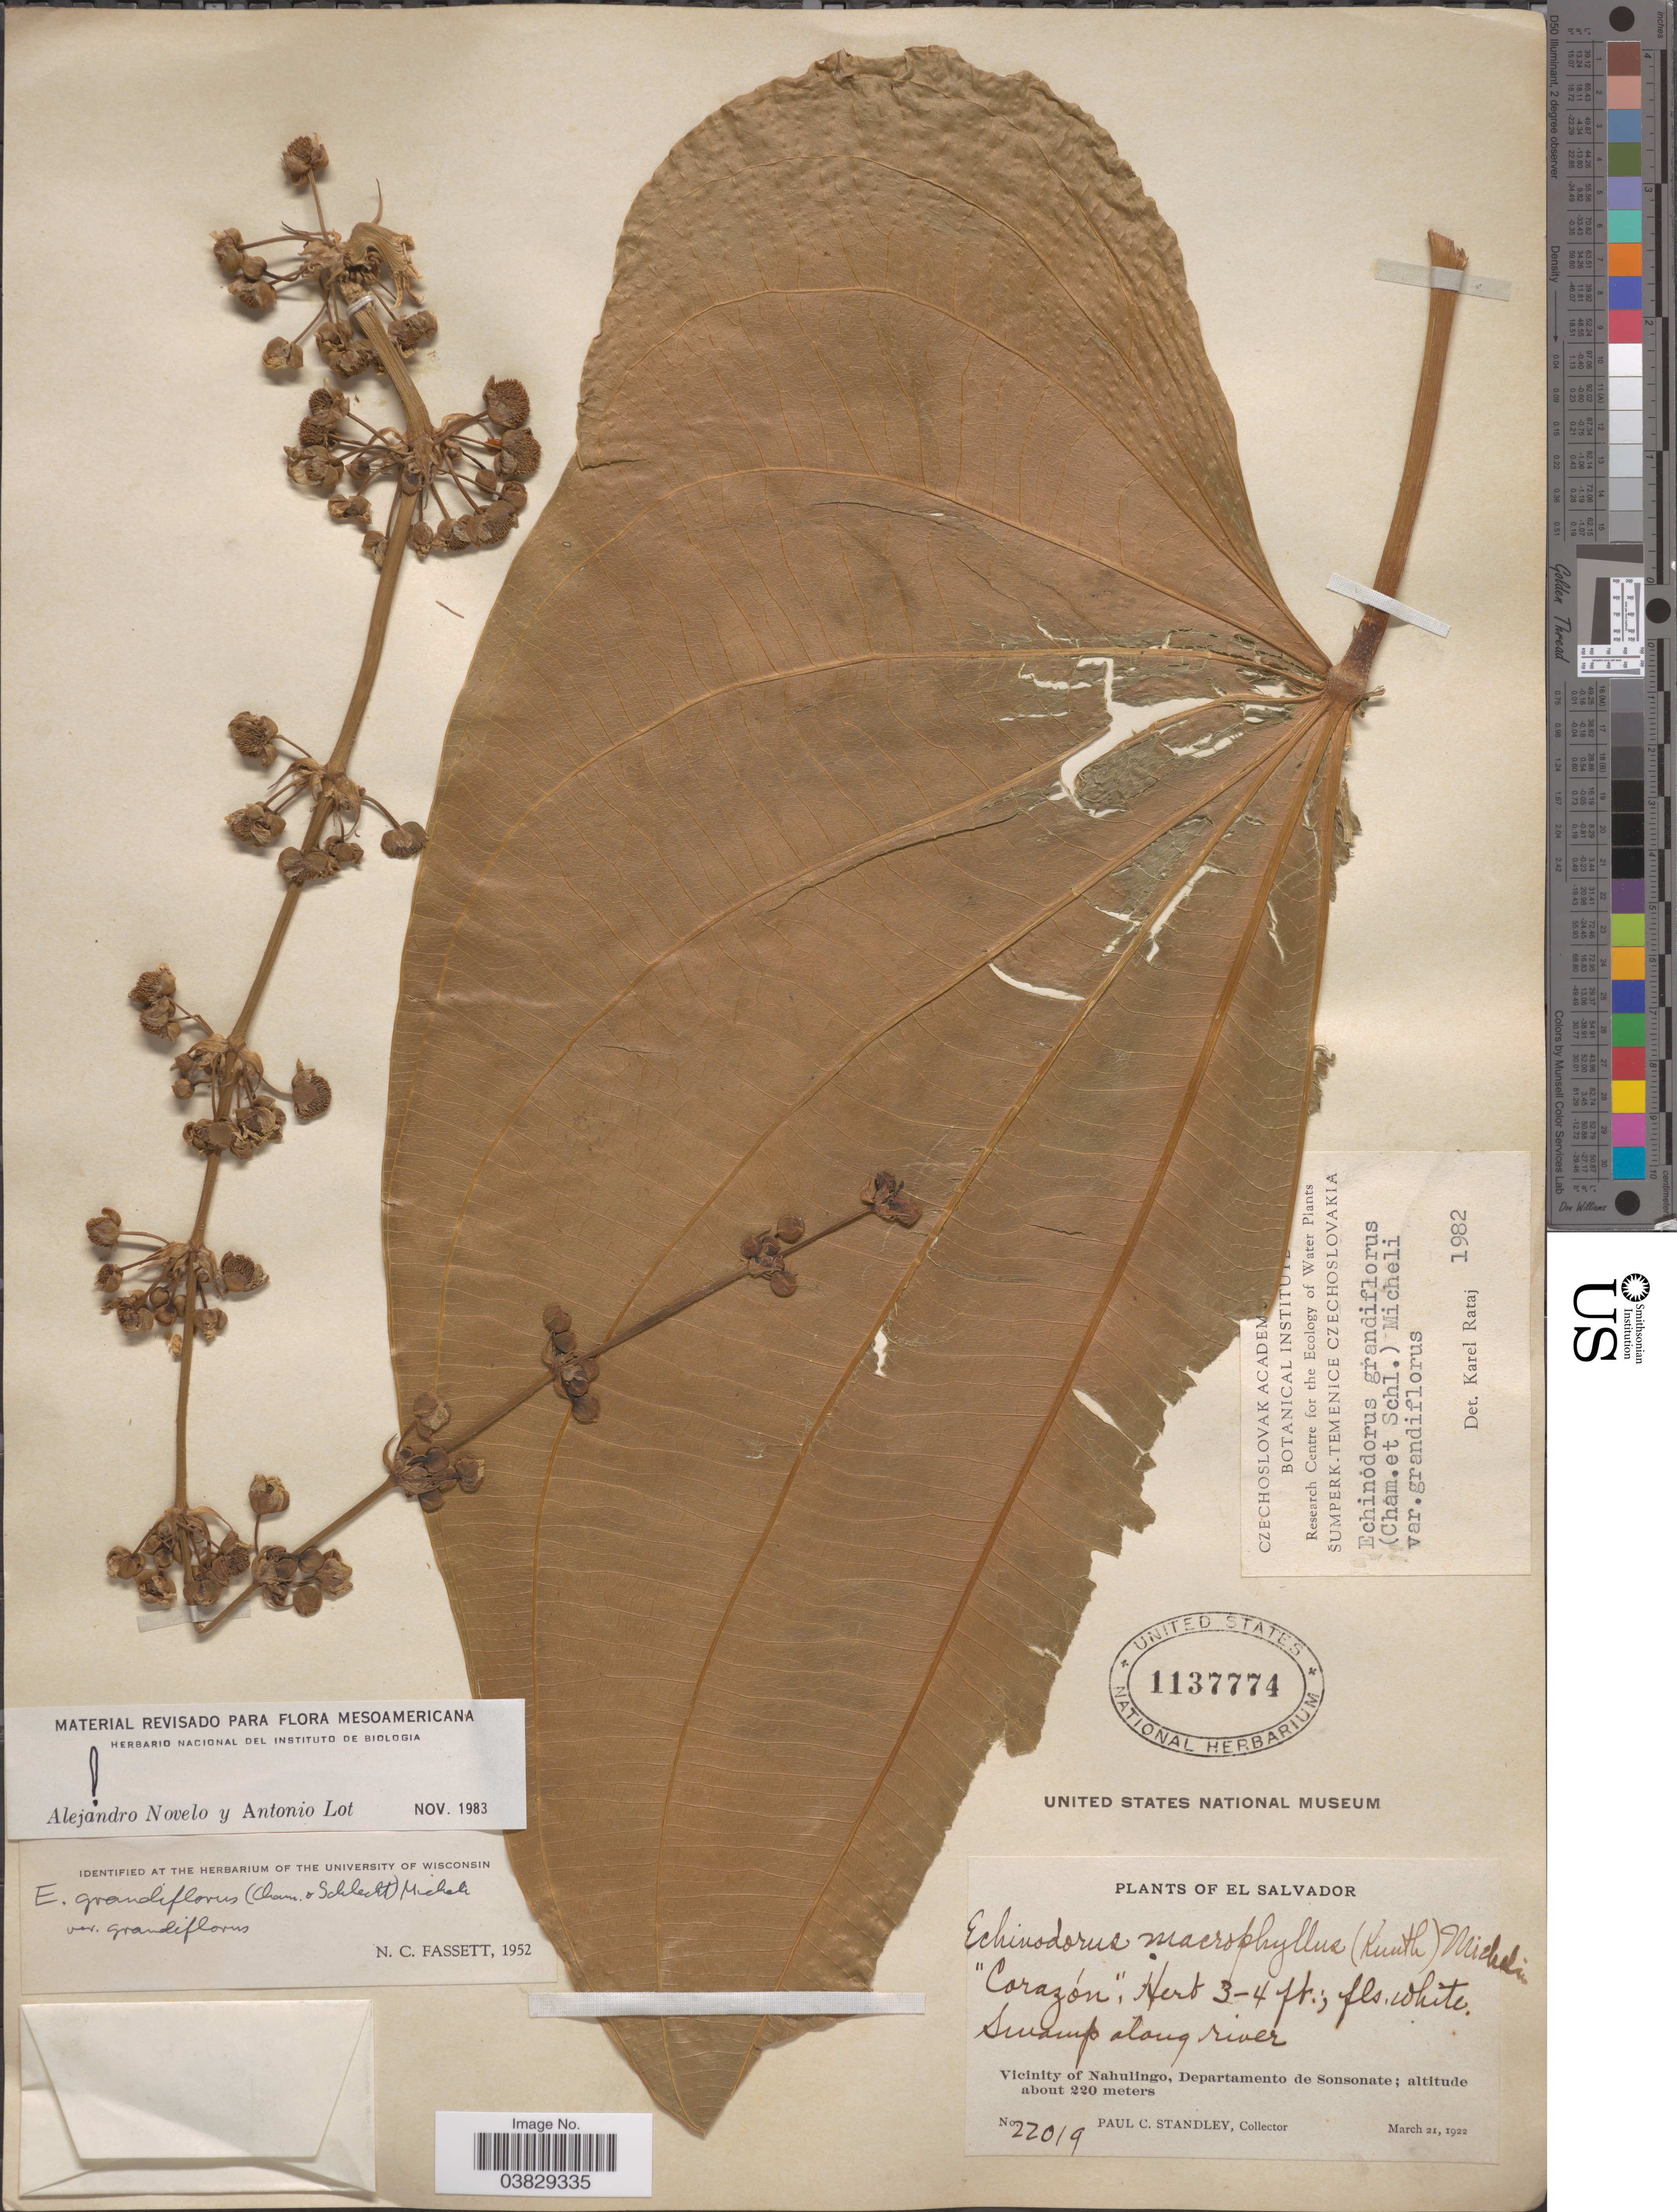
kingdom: Plantae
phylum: Tracheophyta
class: Liliopsida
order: Alismatales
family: Alismataceae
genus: Echinodorus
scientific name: Echinodorus grandiflorus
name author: (Cham. & Schltdl.) Micheli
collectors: P. C. Standley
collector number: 22019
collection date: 1922-03-21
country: El Salvador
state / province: Sonsonate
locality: Vicinity of Nahulingo, Departamento de Sonsonate.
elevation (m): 220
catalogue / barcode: US 1137774